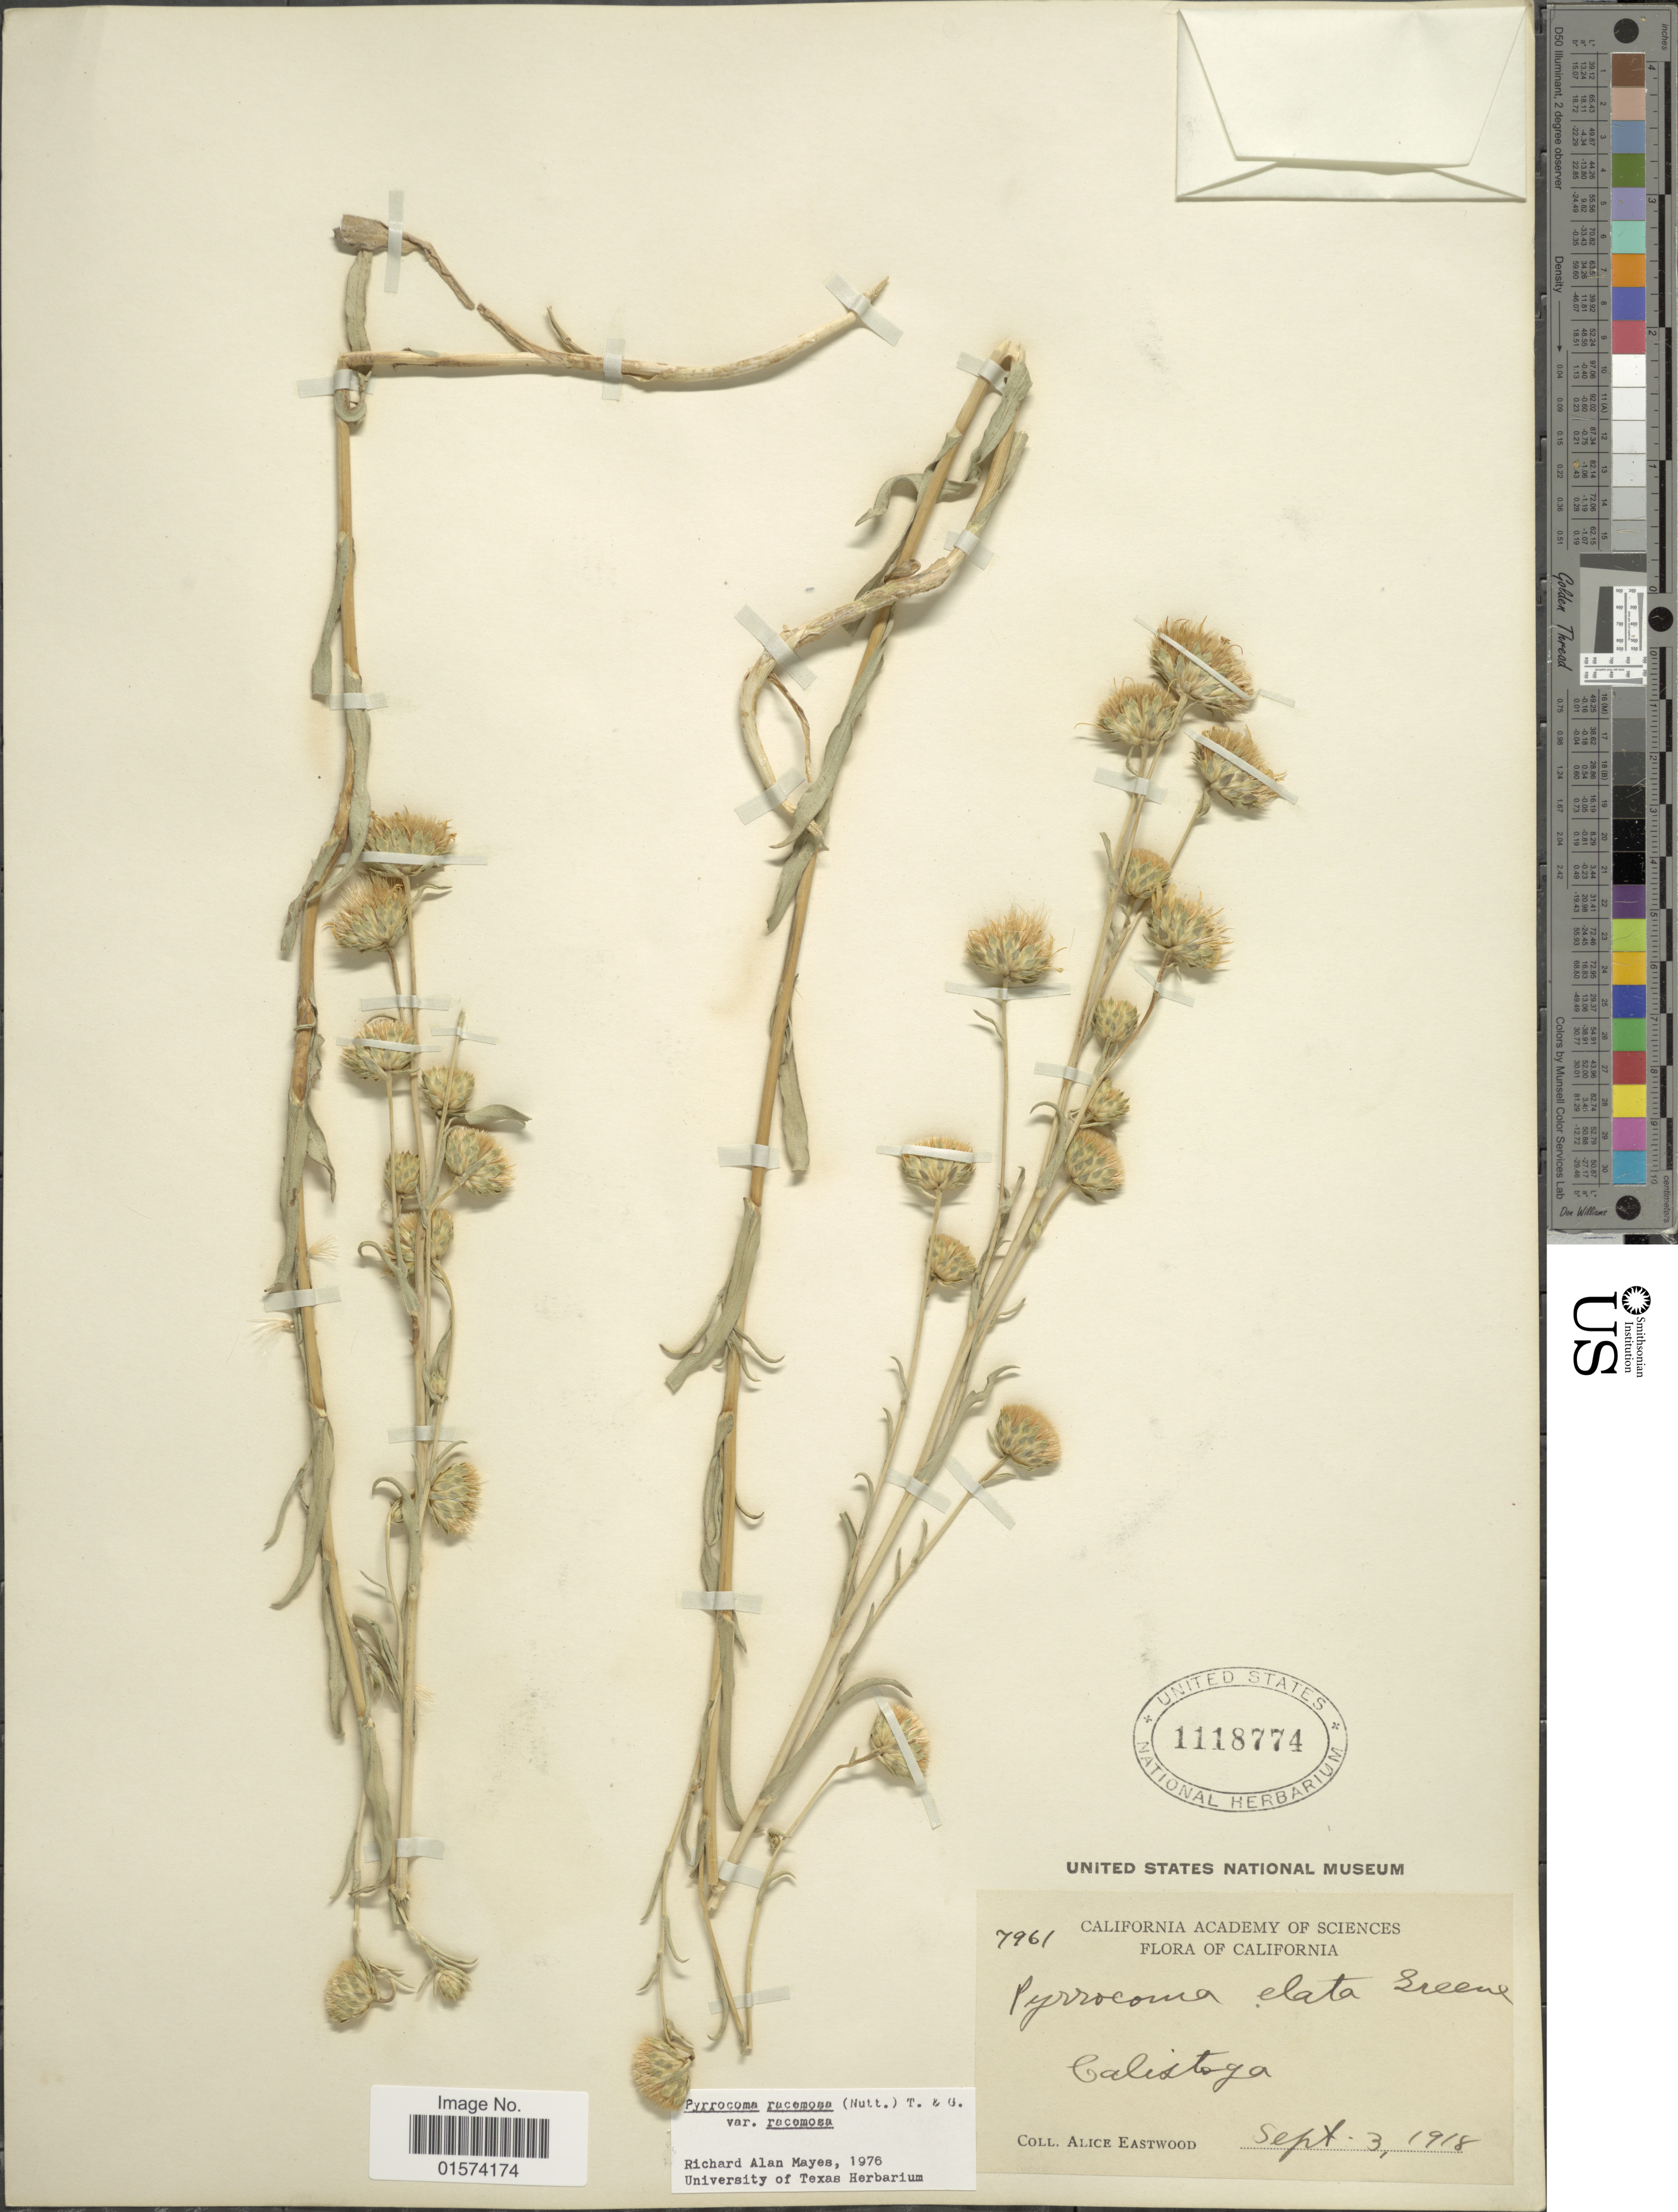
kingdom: Plantae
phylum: Tracheophyta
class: Magnoliopsida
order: Asterales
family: Asteraceae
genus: Pyrrocoma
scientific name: Pyrrocoma racemosa var. racemosa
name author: (Nutt.) Torr. & A. Gray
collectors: A. Eastwood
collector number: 7961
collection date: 1918-09-03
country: United States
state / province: California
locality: Calistoga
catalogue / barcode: US 1118774